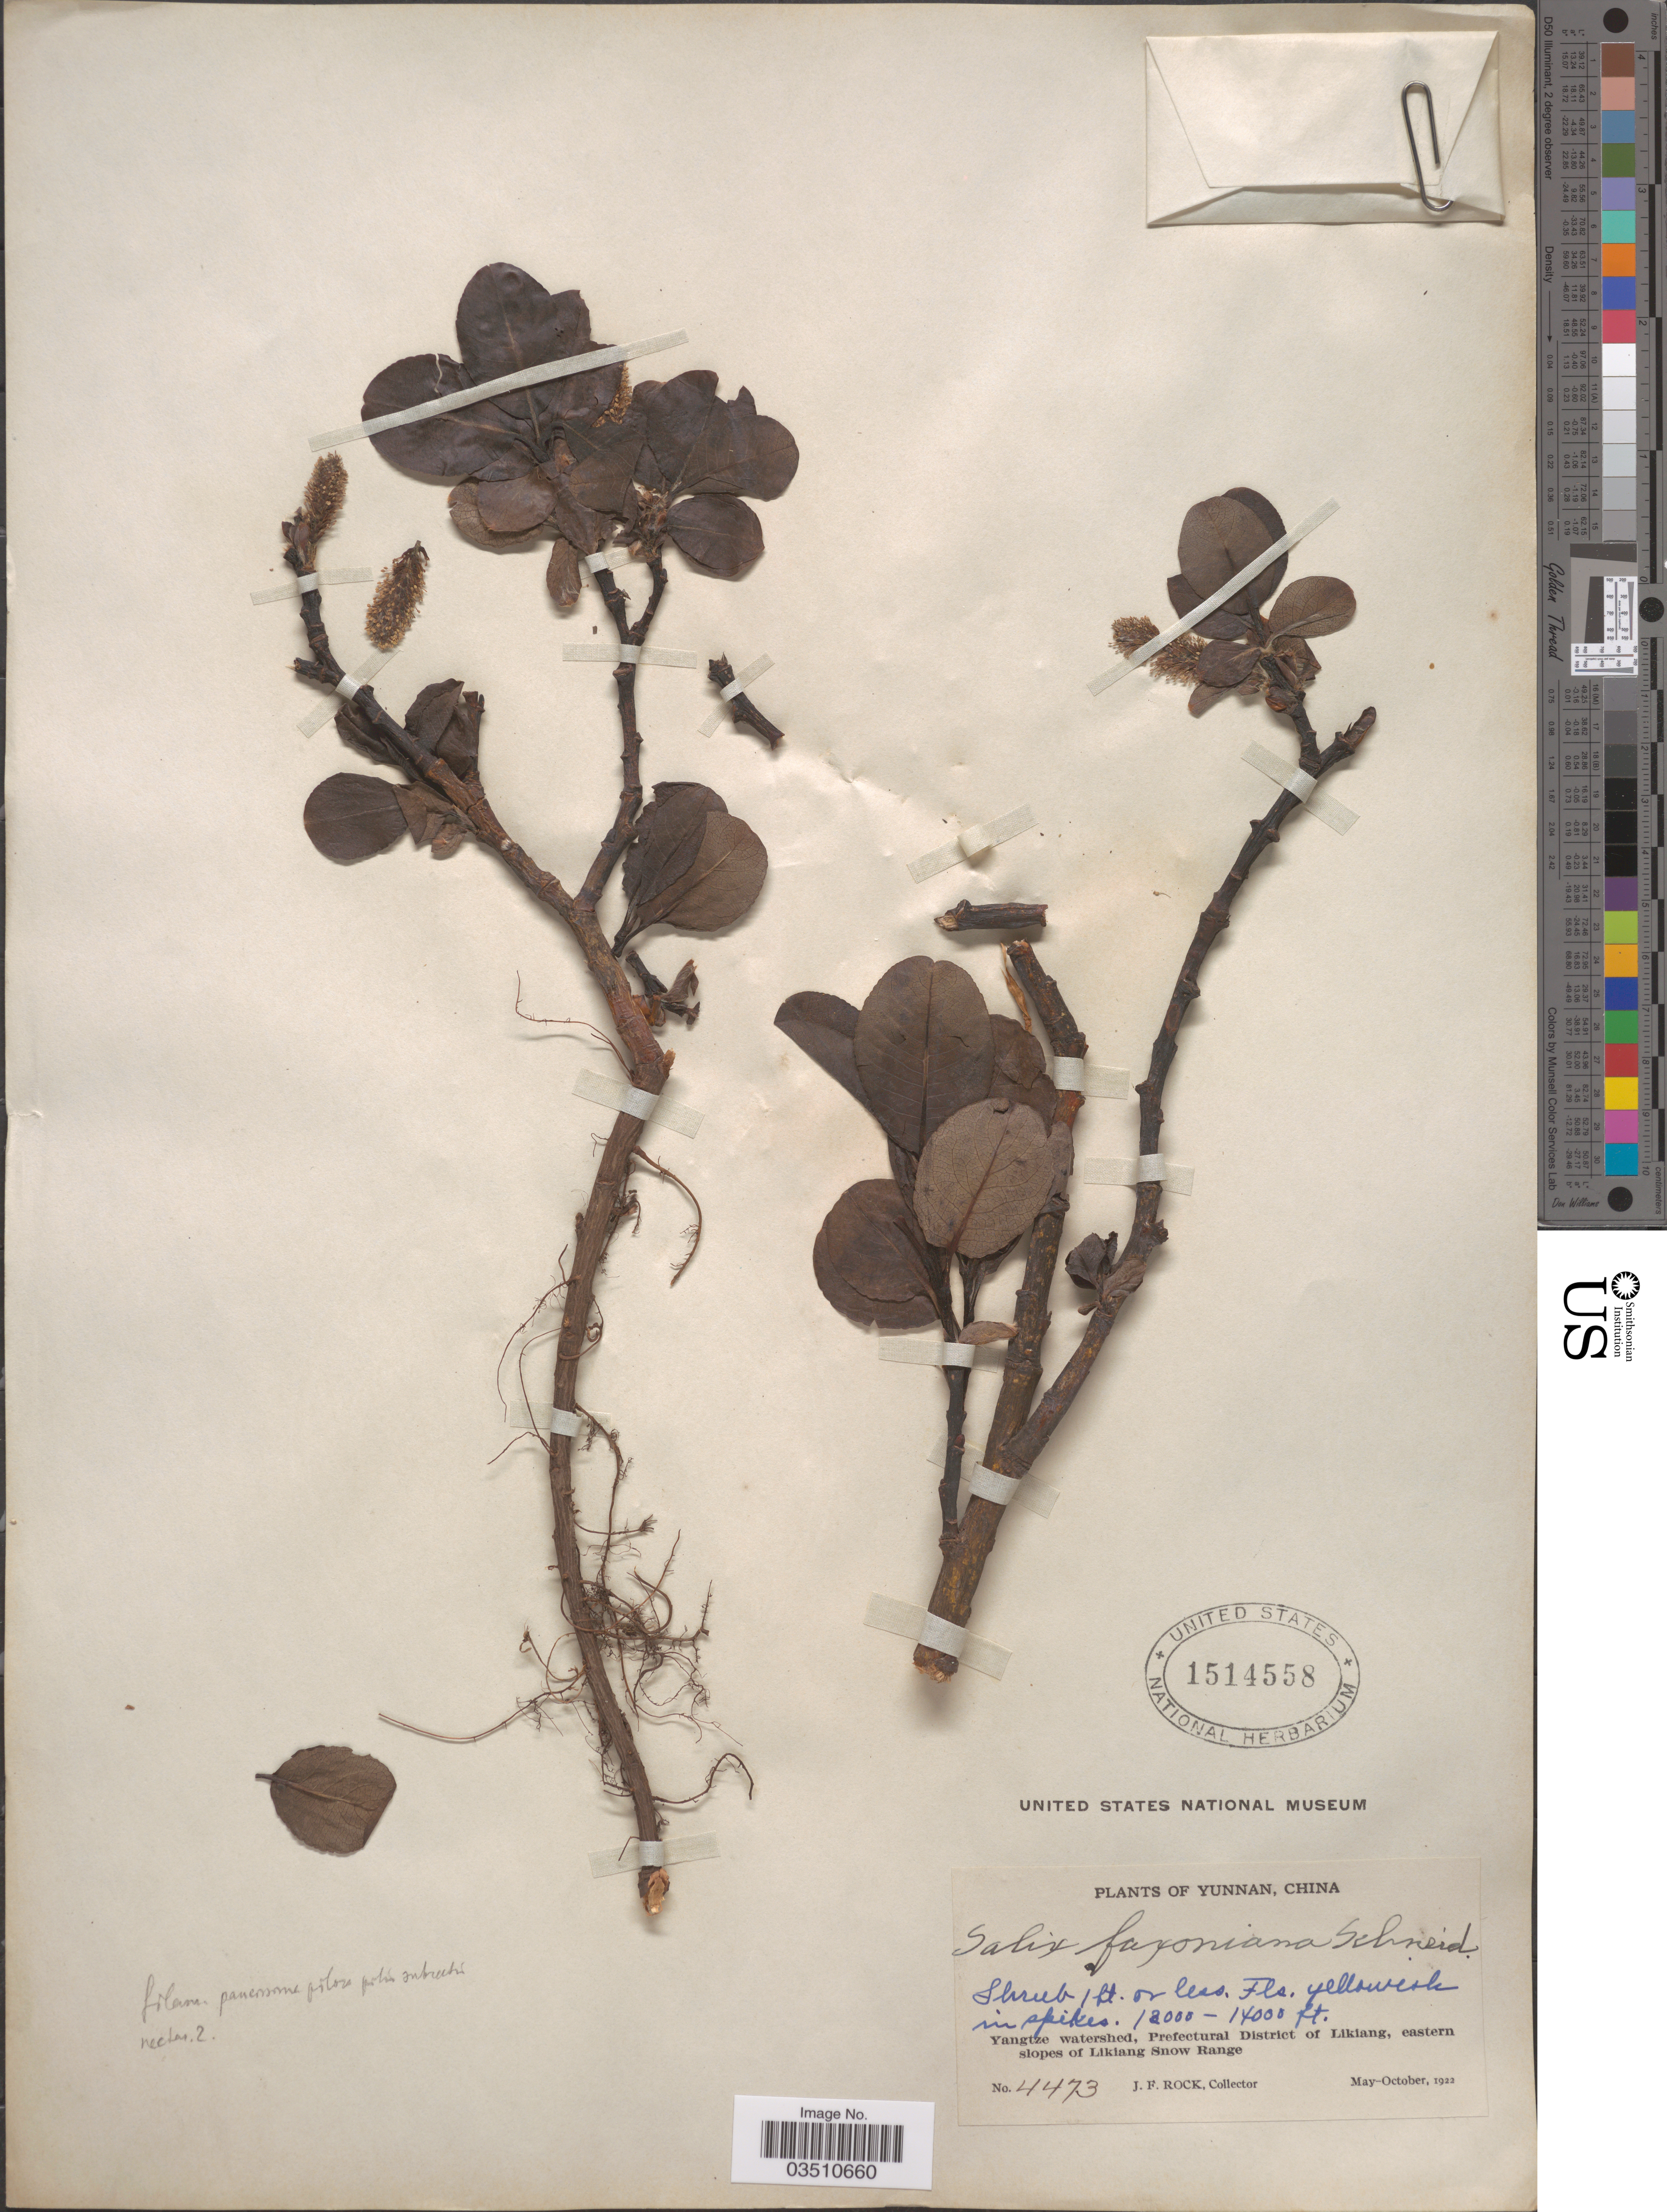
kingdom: Plantae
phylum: Tracheophyta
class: Magnoliopsida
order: Malpighiales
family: Salicaceae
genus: Salix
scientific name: Salix faxoniana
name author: C.K. Schneid.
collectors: J. Rock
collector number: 4473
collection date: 1922-05/1922-10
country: China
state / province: Yunnan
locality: Yangtze watershed, Prefectural District of Likiang, eastern slopes of Likiang Snow Range.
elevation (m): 3962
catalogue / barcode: US 1514558